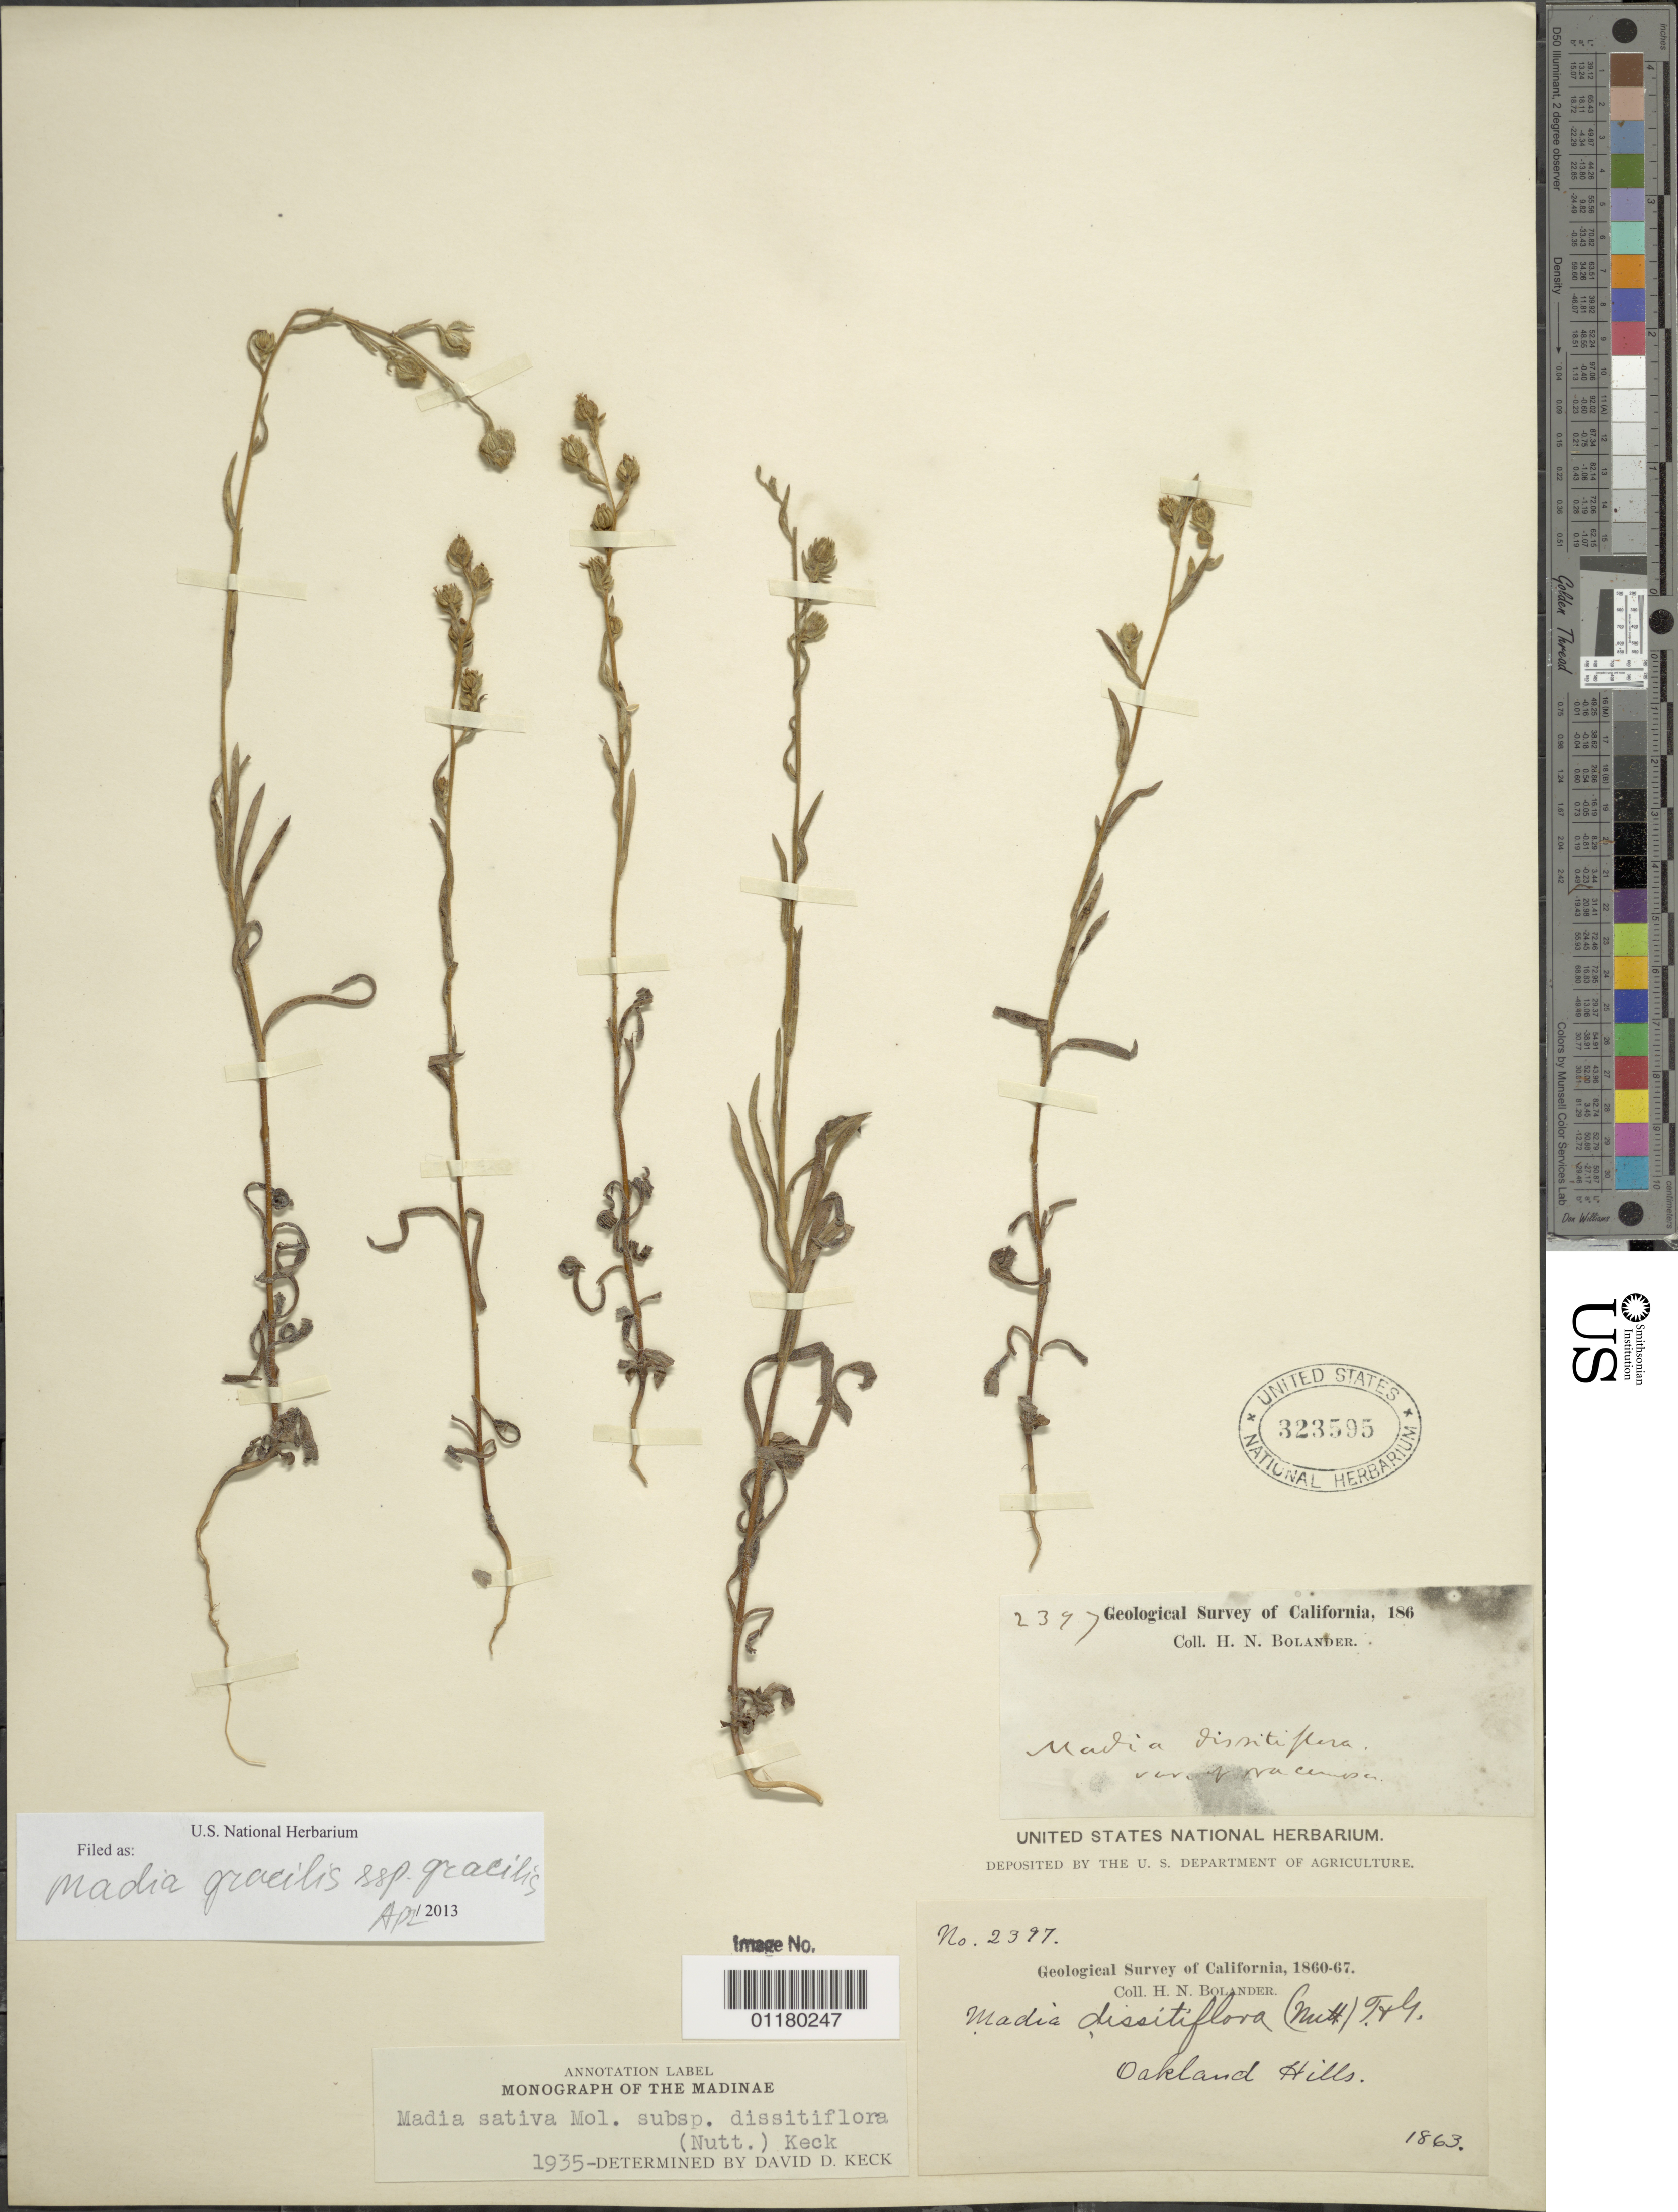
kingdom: Plantae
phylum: Tracheophyta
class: Magnoliopsida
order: Asterales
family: Asteraceae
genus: Madia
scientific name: Madia gracilis subsp. gracilis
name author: (Sm.) D.D. Keck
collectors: H. Bolander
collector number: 2397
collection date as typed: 1863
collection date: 1863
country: United States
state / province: California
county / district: Alameda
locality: Oakland Hills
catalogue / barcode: US 323595